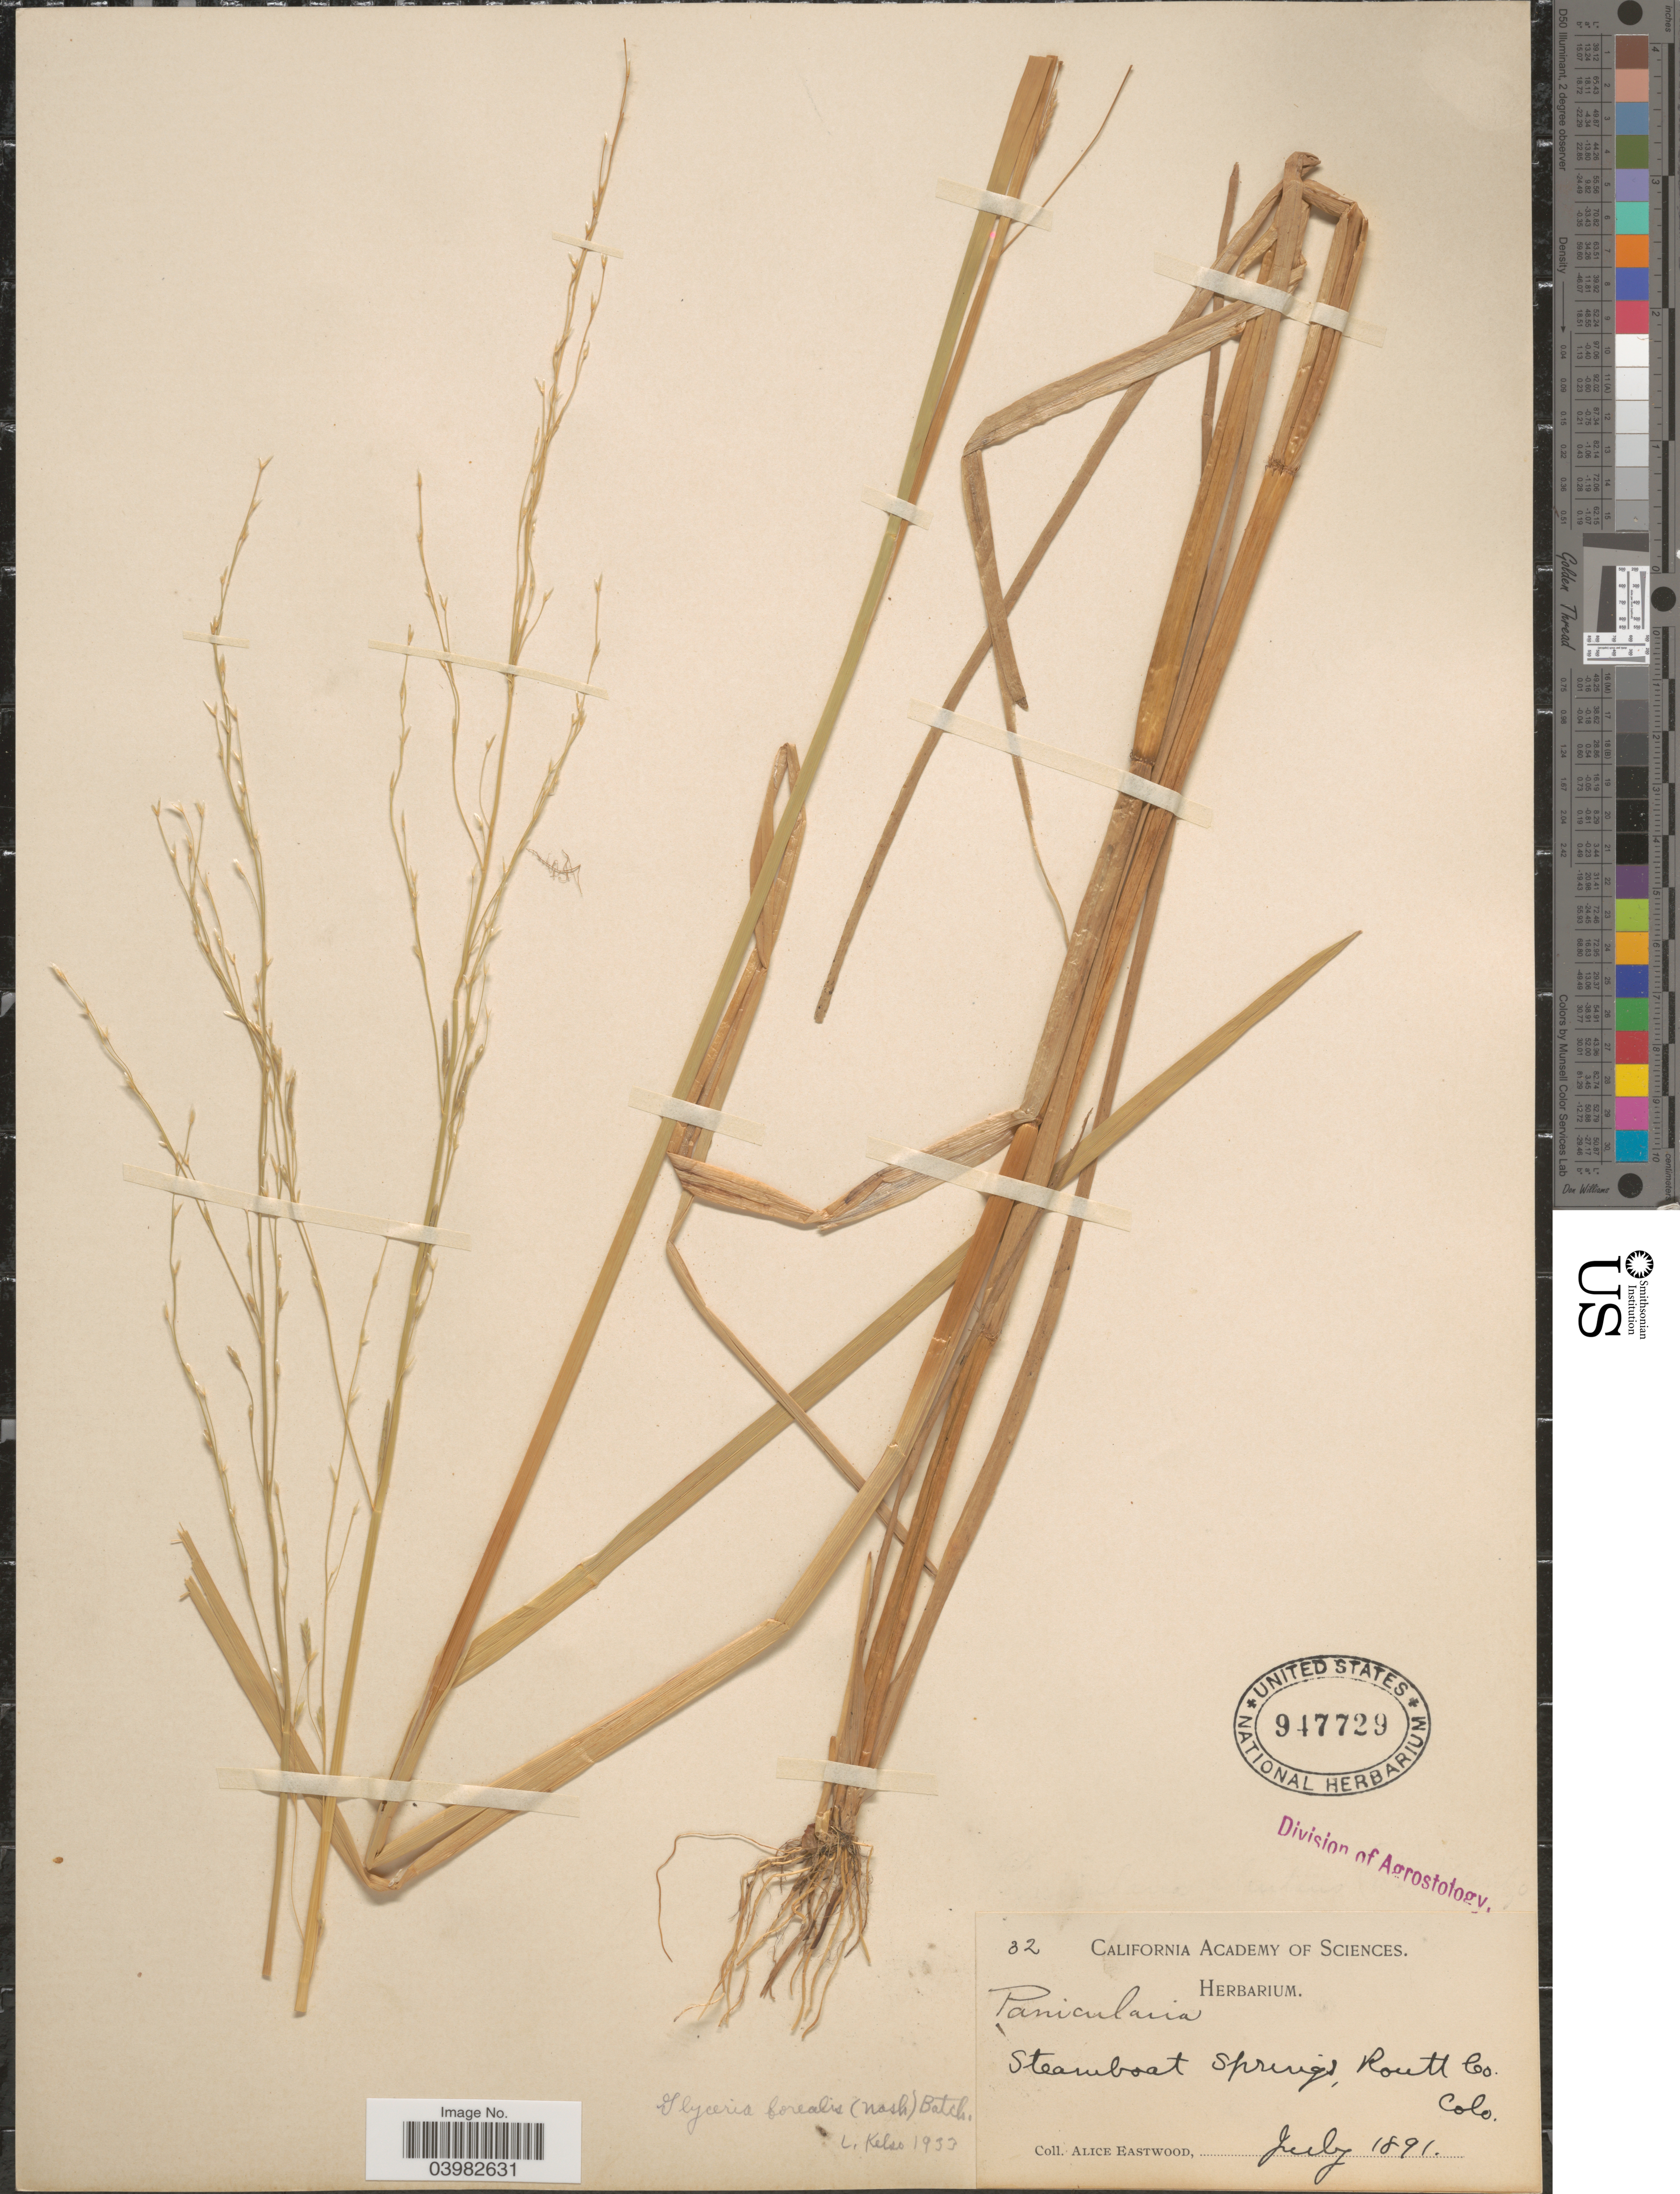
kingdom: Plantae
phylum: Tracheophyta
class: Liliopsida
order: Poales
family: Poaceae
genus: Glyceria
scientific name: Glyceria borealis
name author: (Nash) Batchelder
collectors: A. Eastwood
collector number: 32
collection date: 1891-07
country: United States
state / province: Colorado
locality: Steamboat Springs, Routt Co.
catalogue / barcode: US 947729